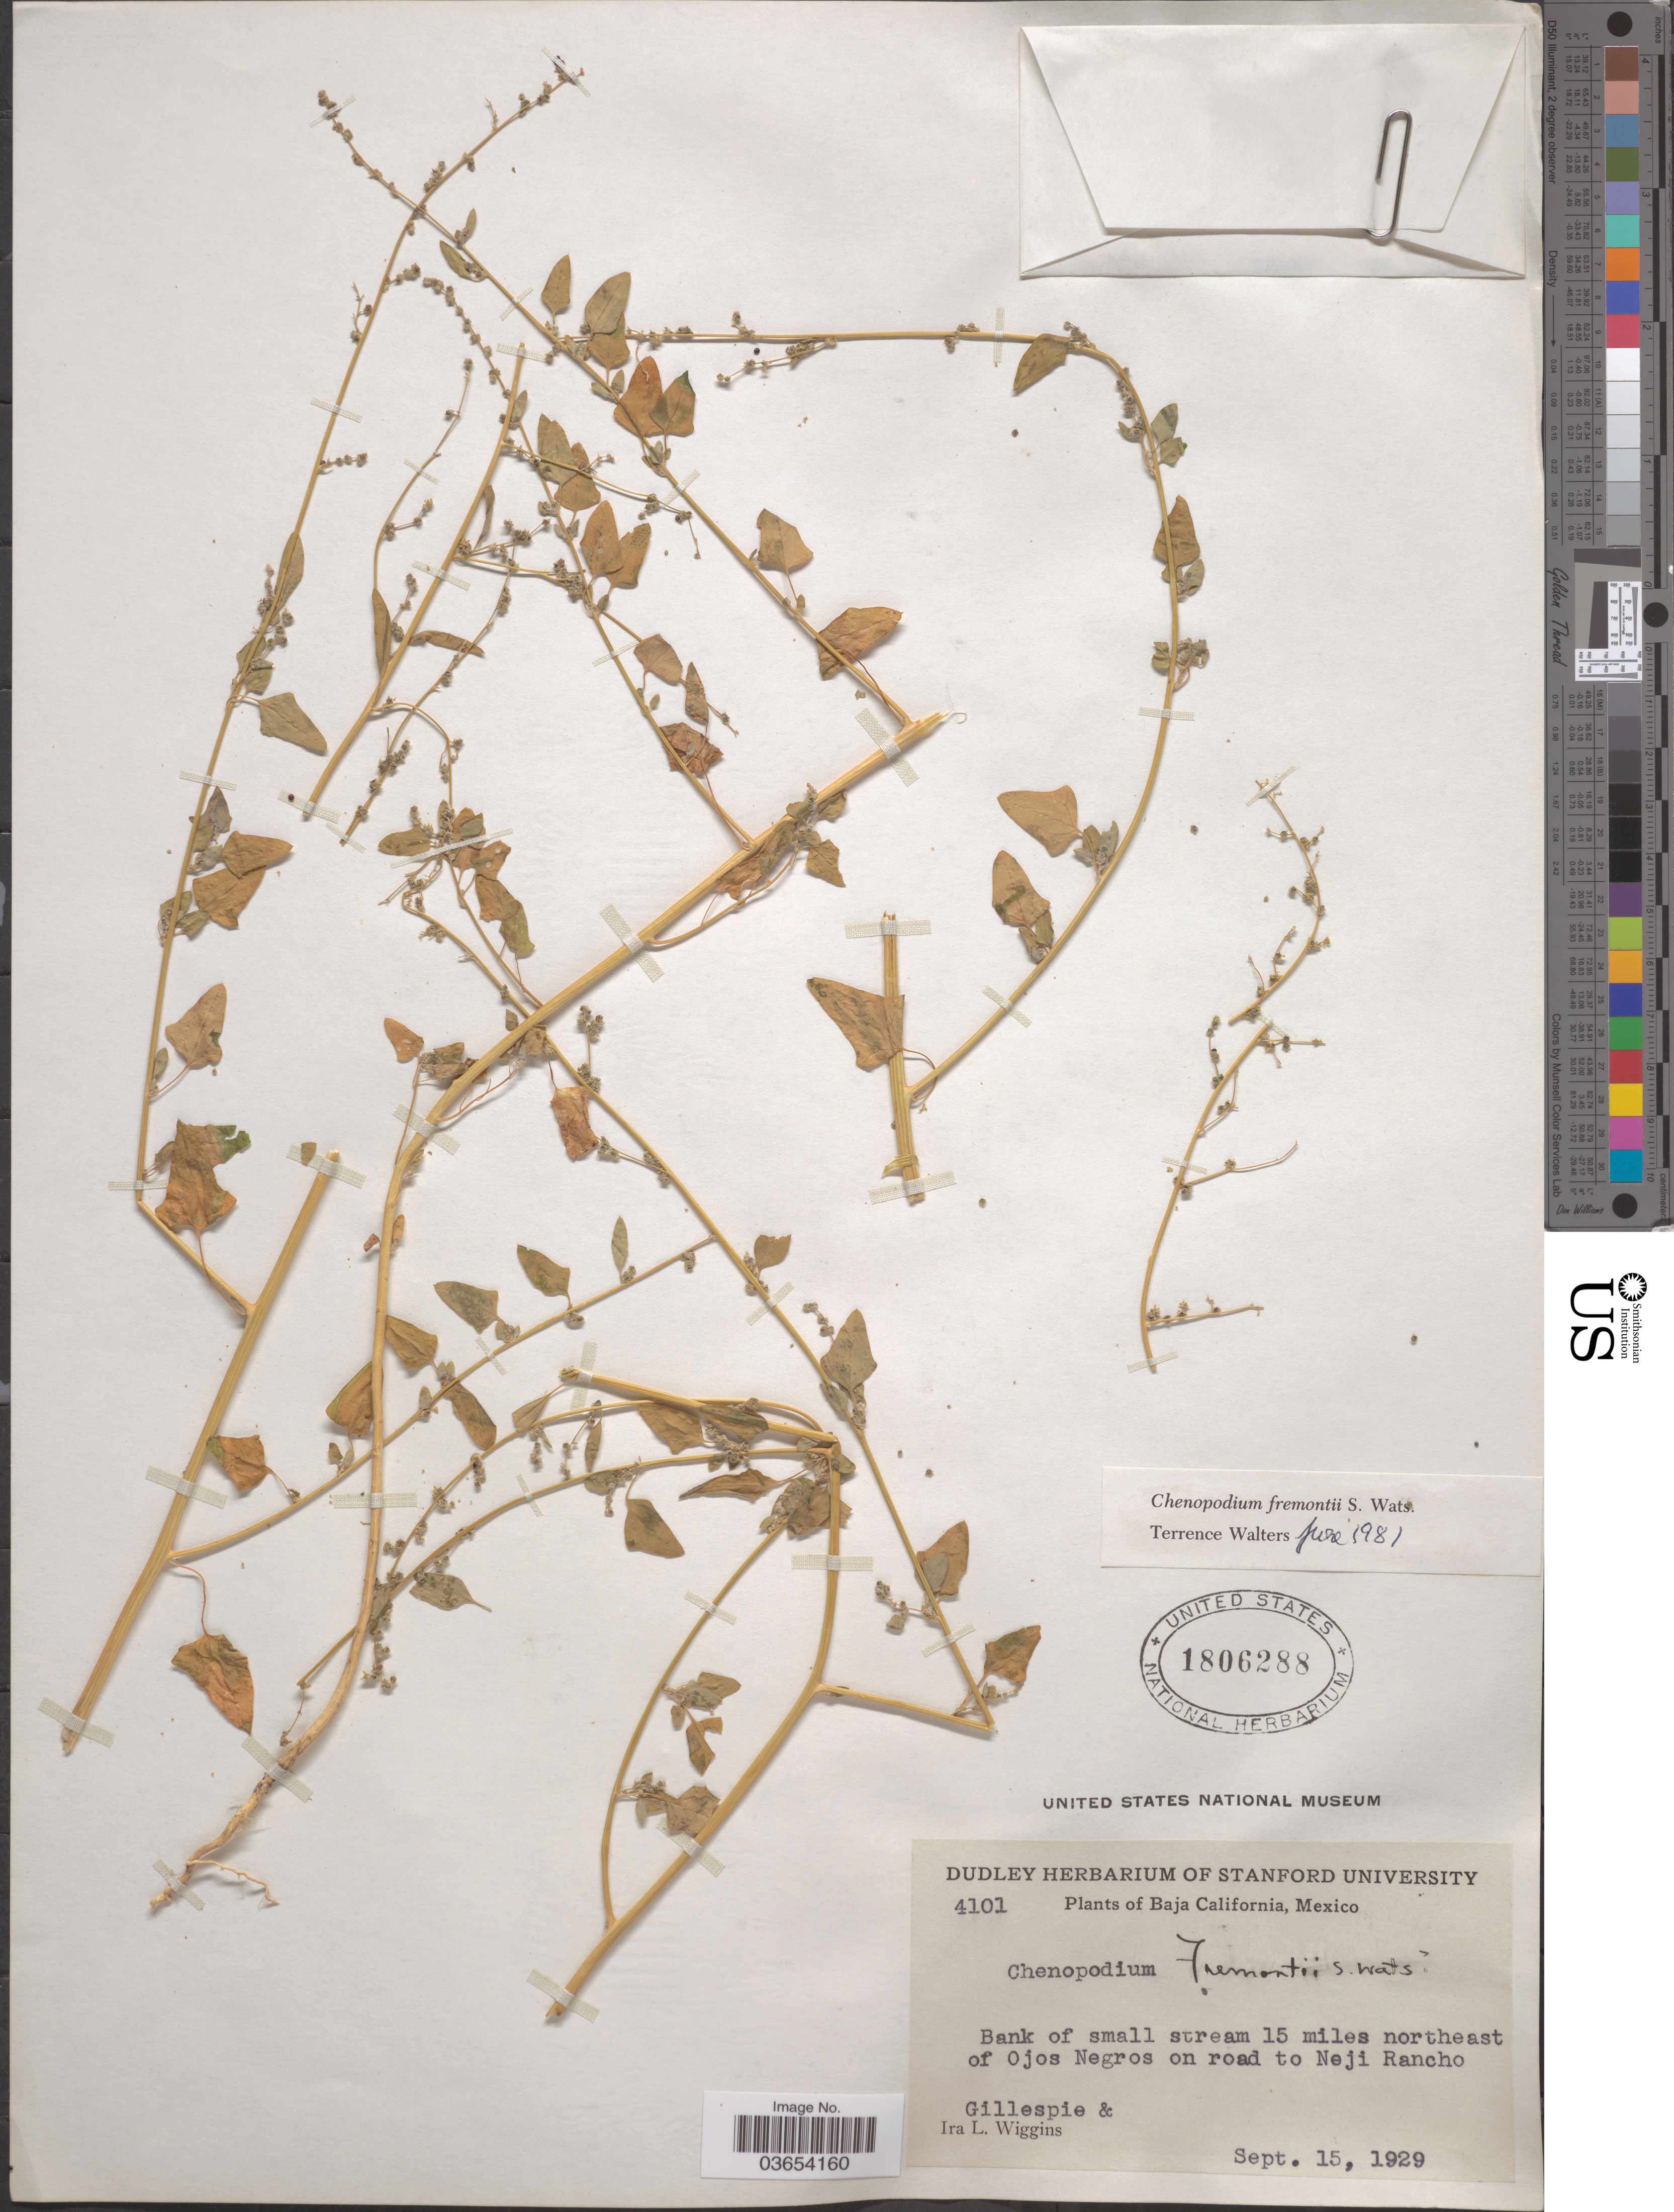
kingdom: Plantae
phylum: Tracheophyta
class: Magnoliopsida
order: Caryophyllales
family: Amaranthaceae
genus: Chenopodium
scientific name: Chenopodium fremontii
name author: S. Watson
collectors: -- Gillespie & I. L. Wiggins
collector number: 4101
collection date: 1929-09-15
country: Mexico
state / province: Baja California Norte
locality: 15 miles northeast of Ojos Negros on road to Neji Rancho.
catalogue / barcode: US 1806288